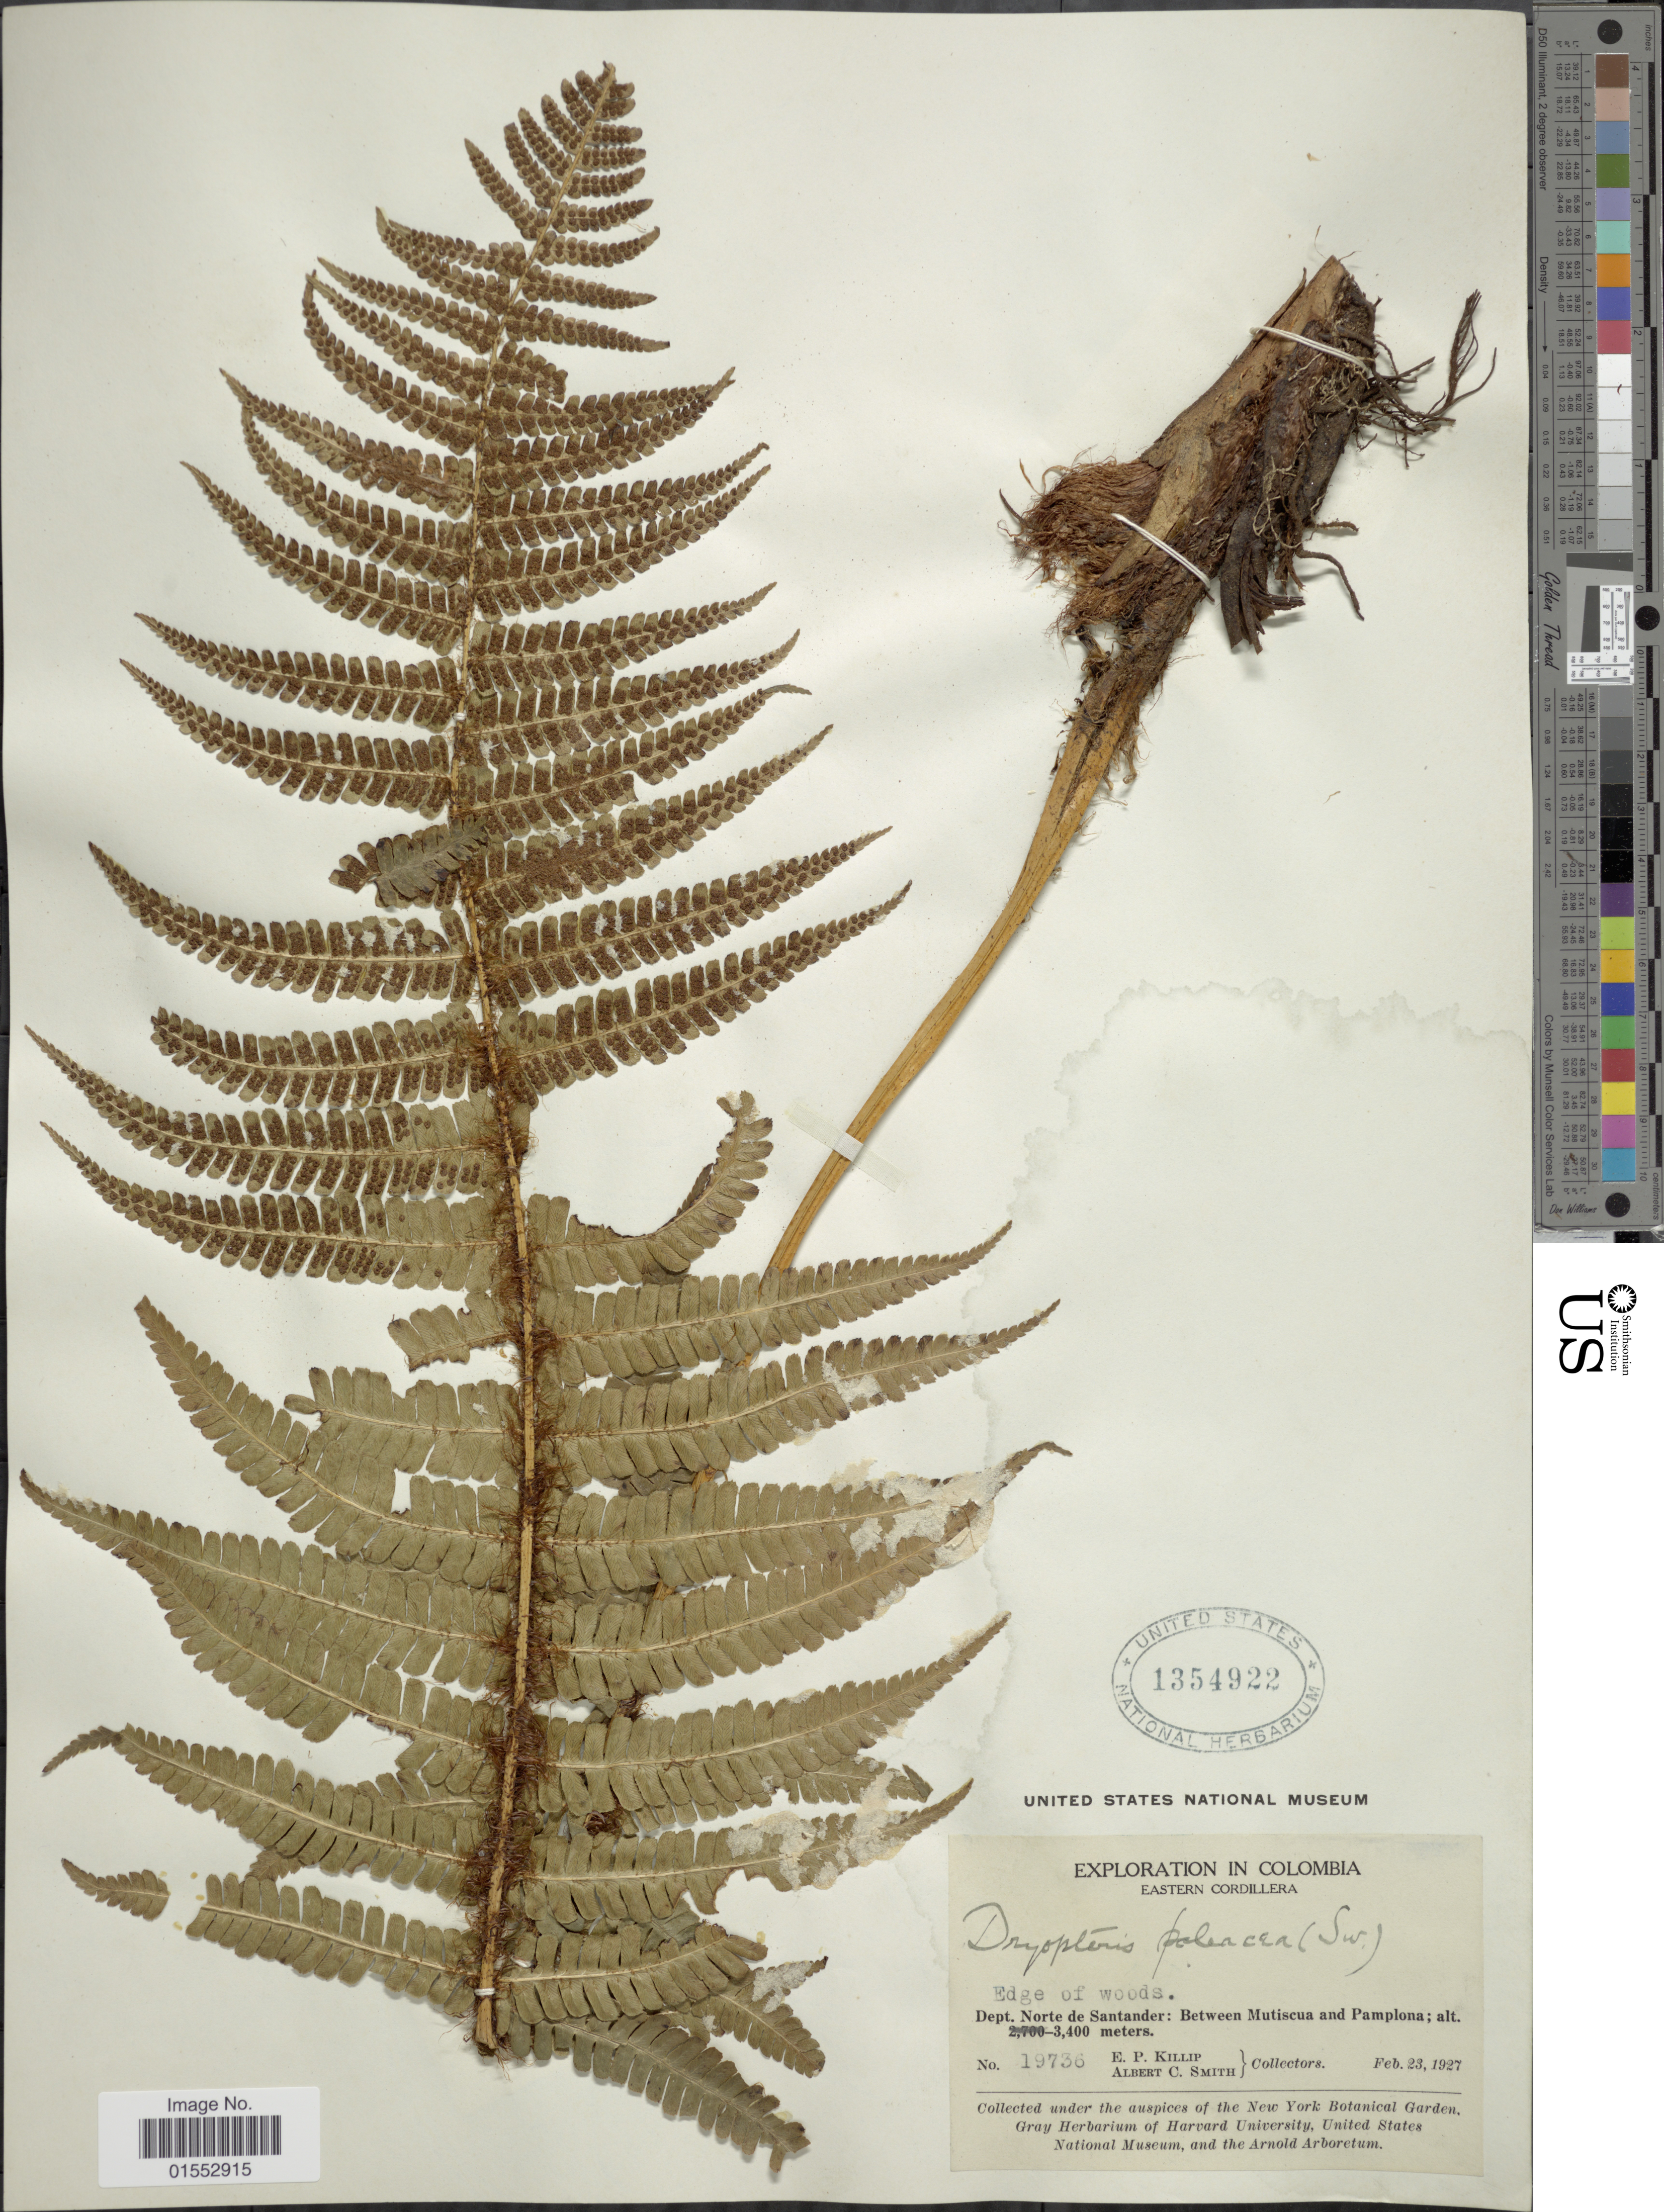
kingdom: Plantae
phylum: Tracheophyta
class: Polypodiopsida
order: Polypodiales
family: Dryopteridaceae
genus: Dryopteris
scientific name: Dryopteris wallichiana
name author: (Spreng.) Hyl.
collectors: E. P. Killip & A. C. Smith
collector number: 19736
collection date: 1927-02-23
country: Colombia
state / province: Norte de Santander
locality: Eastern Cordillera. Dept. Norte de Santander: Between Mutiscua and Pampiona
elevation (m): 3400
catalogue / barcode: US 1354922